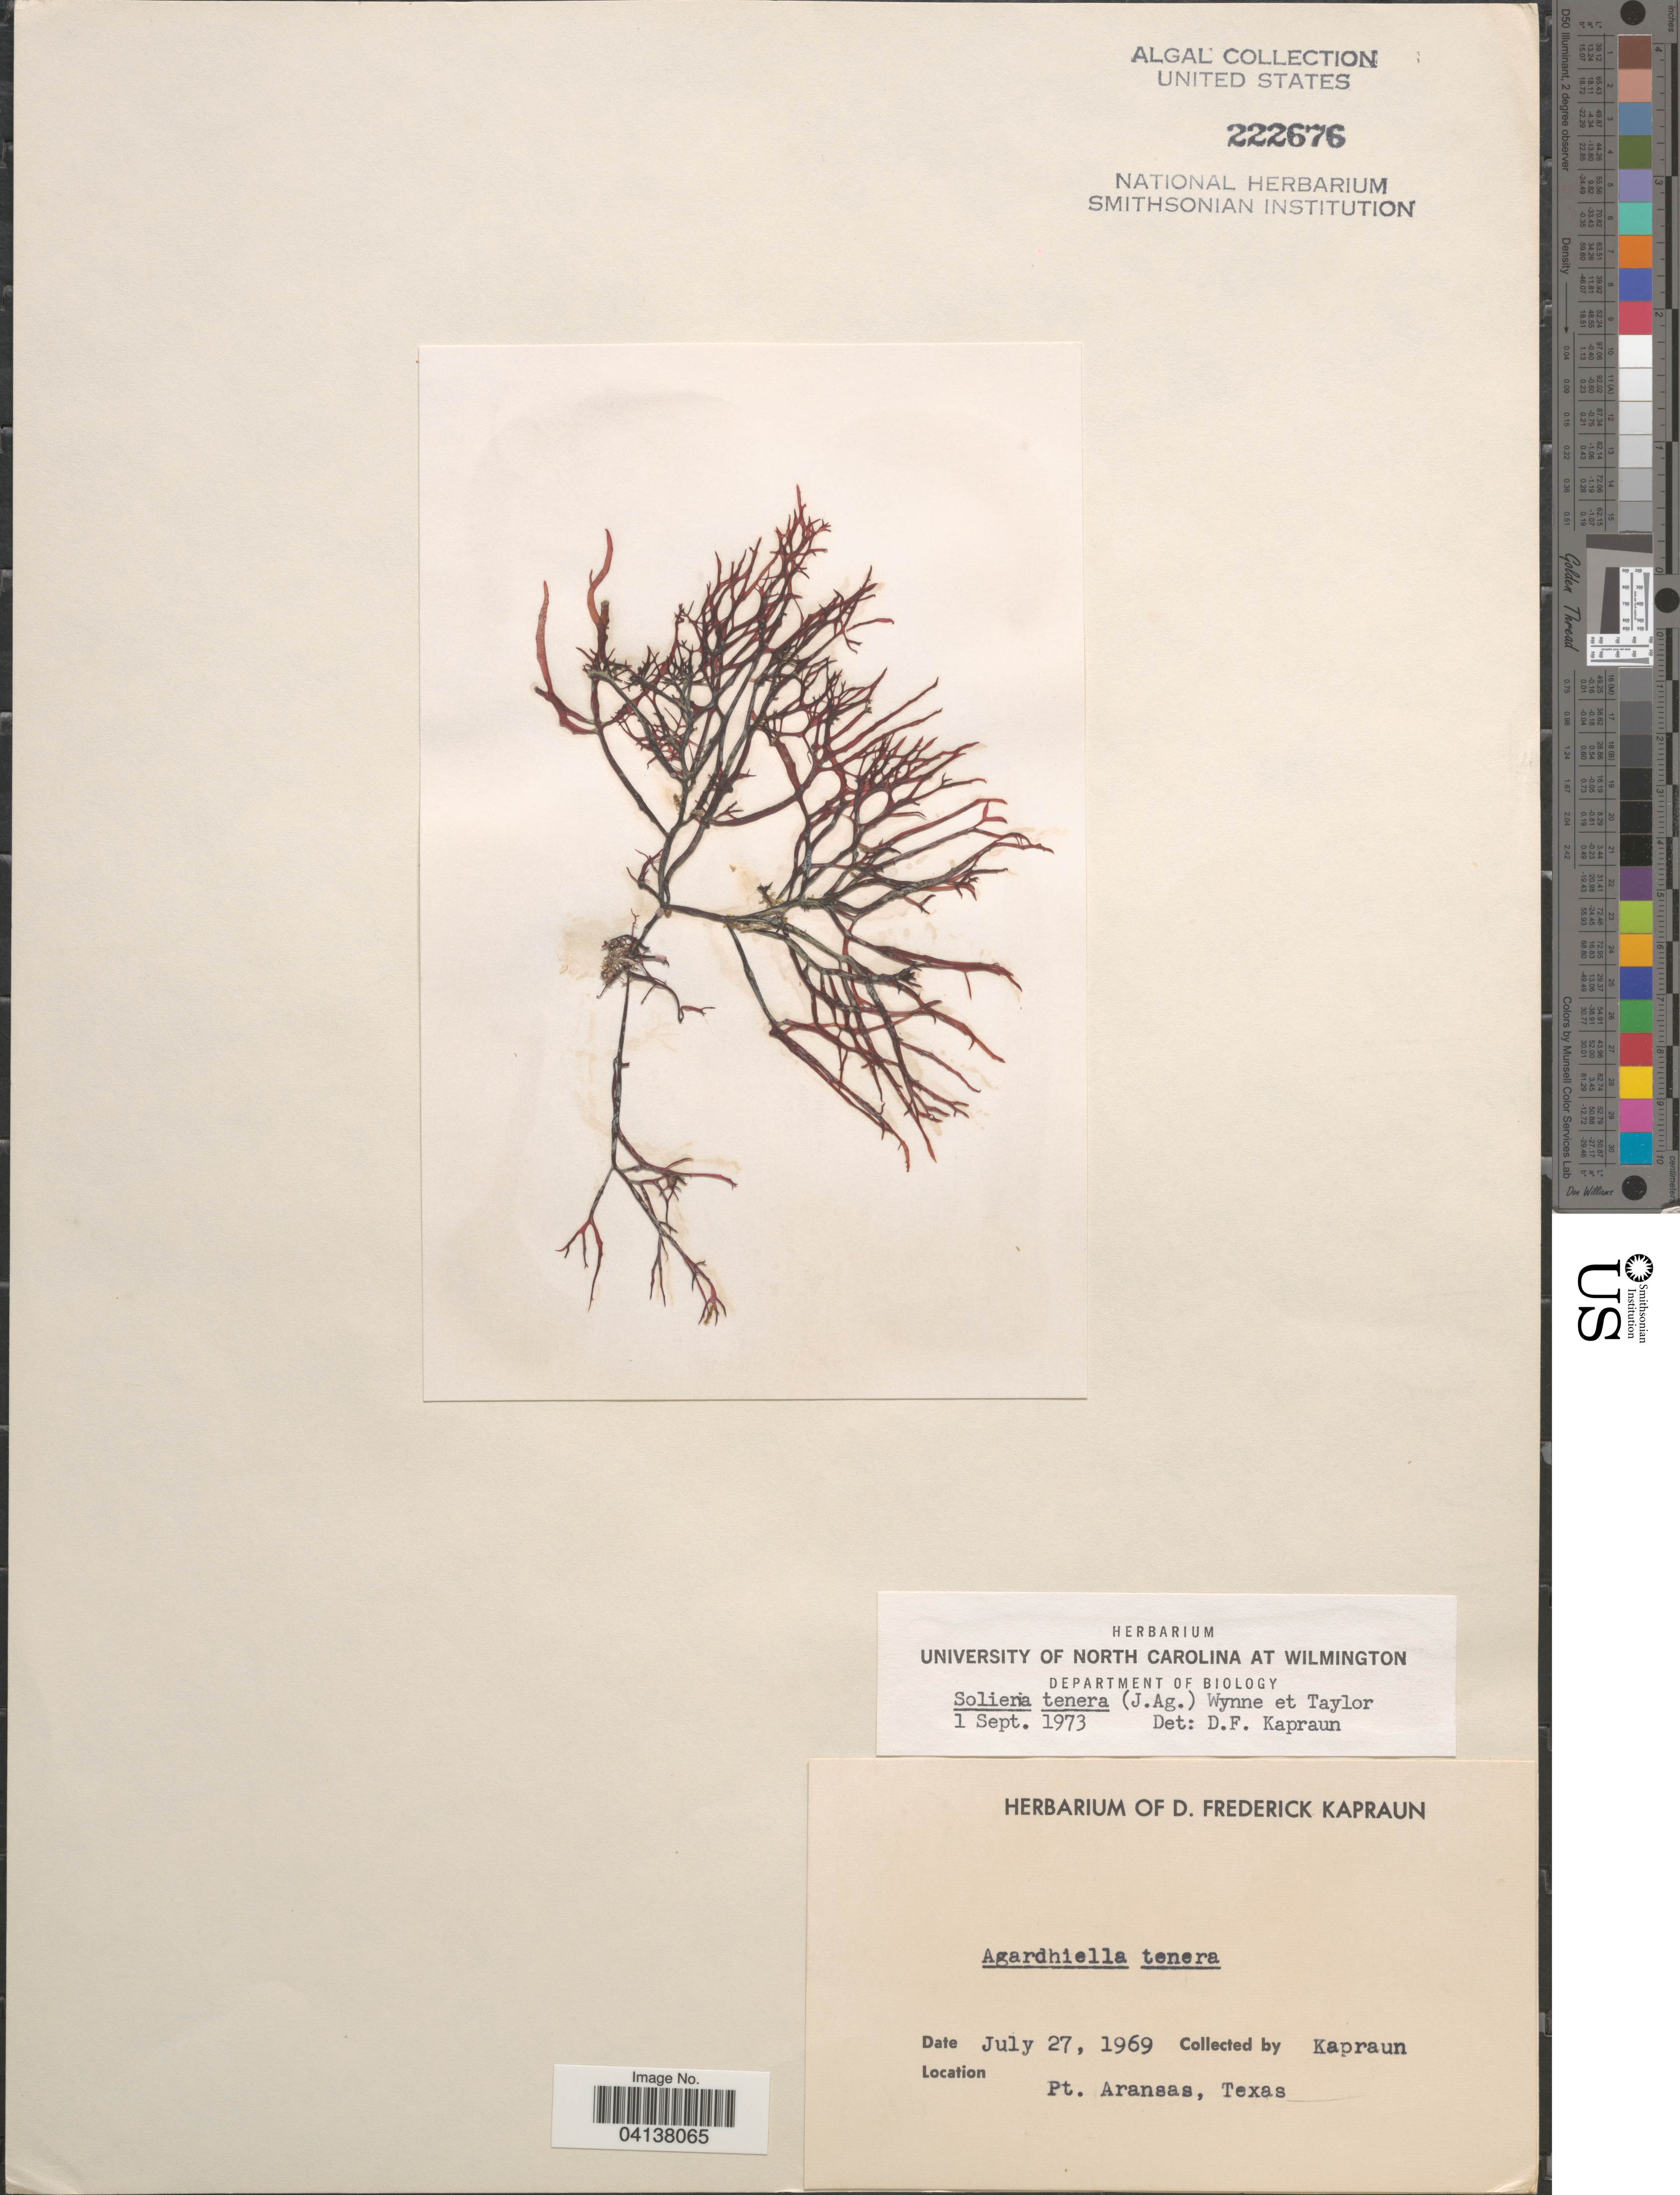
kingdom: Plantae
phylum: Rhodophyta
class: Florideophyceae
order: Gigartinales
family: Solieriaceae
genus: Solieria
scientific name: Solieria filiformis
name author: (Kütz.) P.W. Gabrielson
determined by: Algae name updating Project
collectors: D. F. Kapraun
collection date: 1969-07-27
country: United States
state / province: Texas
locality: Pt. Aransas.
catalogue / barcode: US 222676